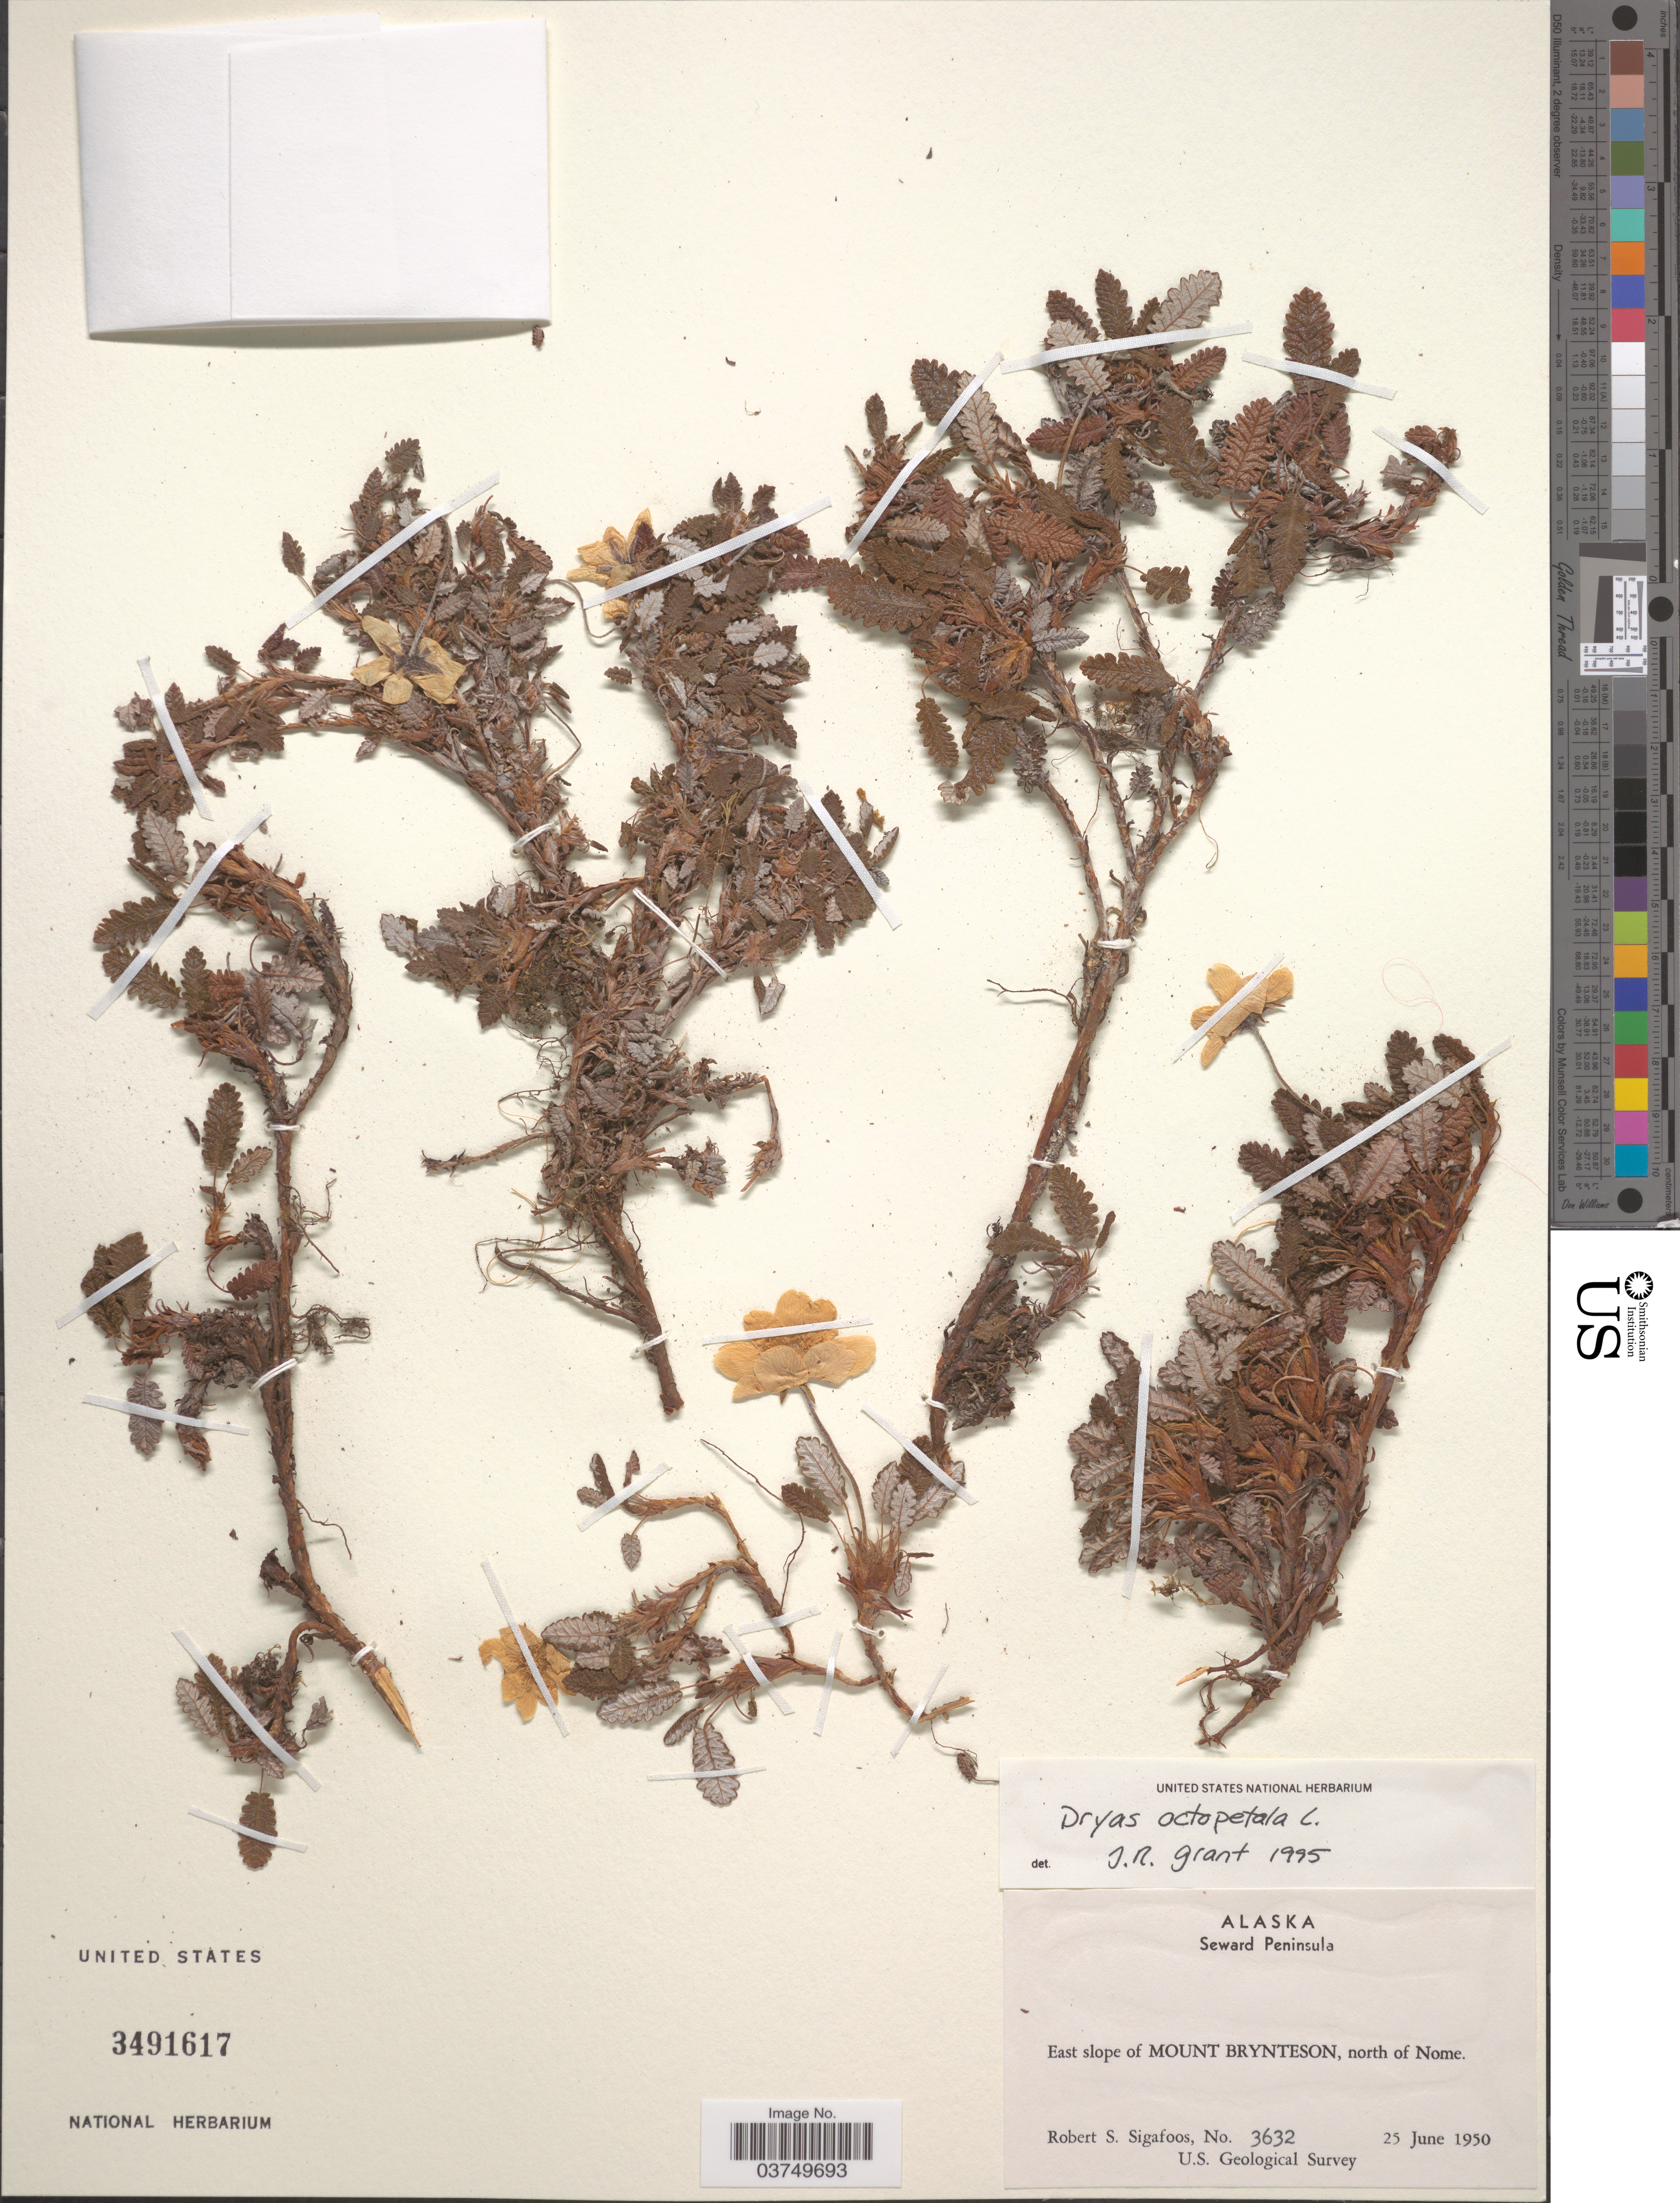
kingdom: Plantae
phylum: Tracheophyta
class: Magnoliopsida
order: Rosales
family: Rosaceae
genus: Dryas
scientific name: Dryas octopetala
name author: L.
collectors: R. Sigafoos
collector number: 3632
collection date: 1950-06-25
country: United States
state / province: Alaska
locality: Seward Peninsula. East slope of Mount Brynteson, north of Nome.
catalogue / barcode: US 3491617